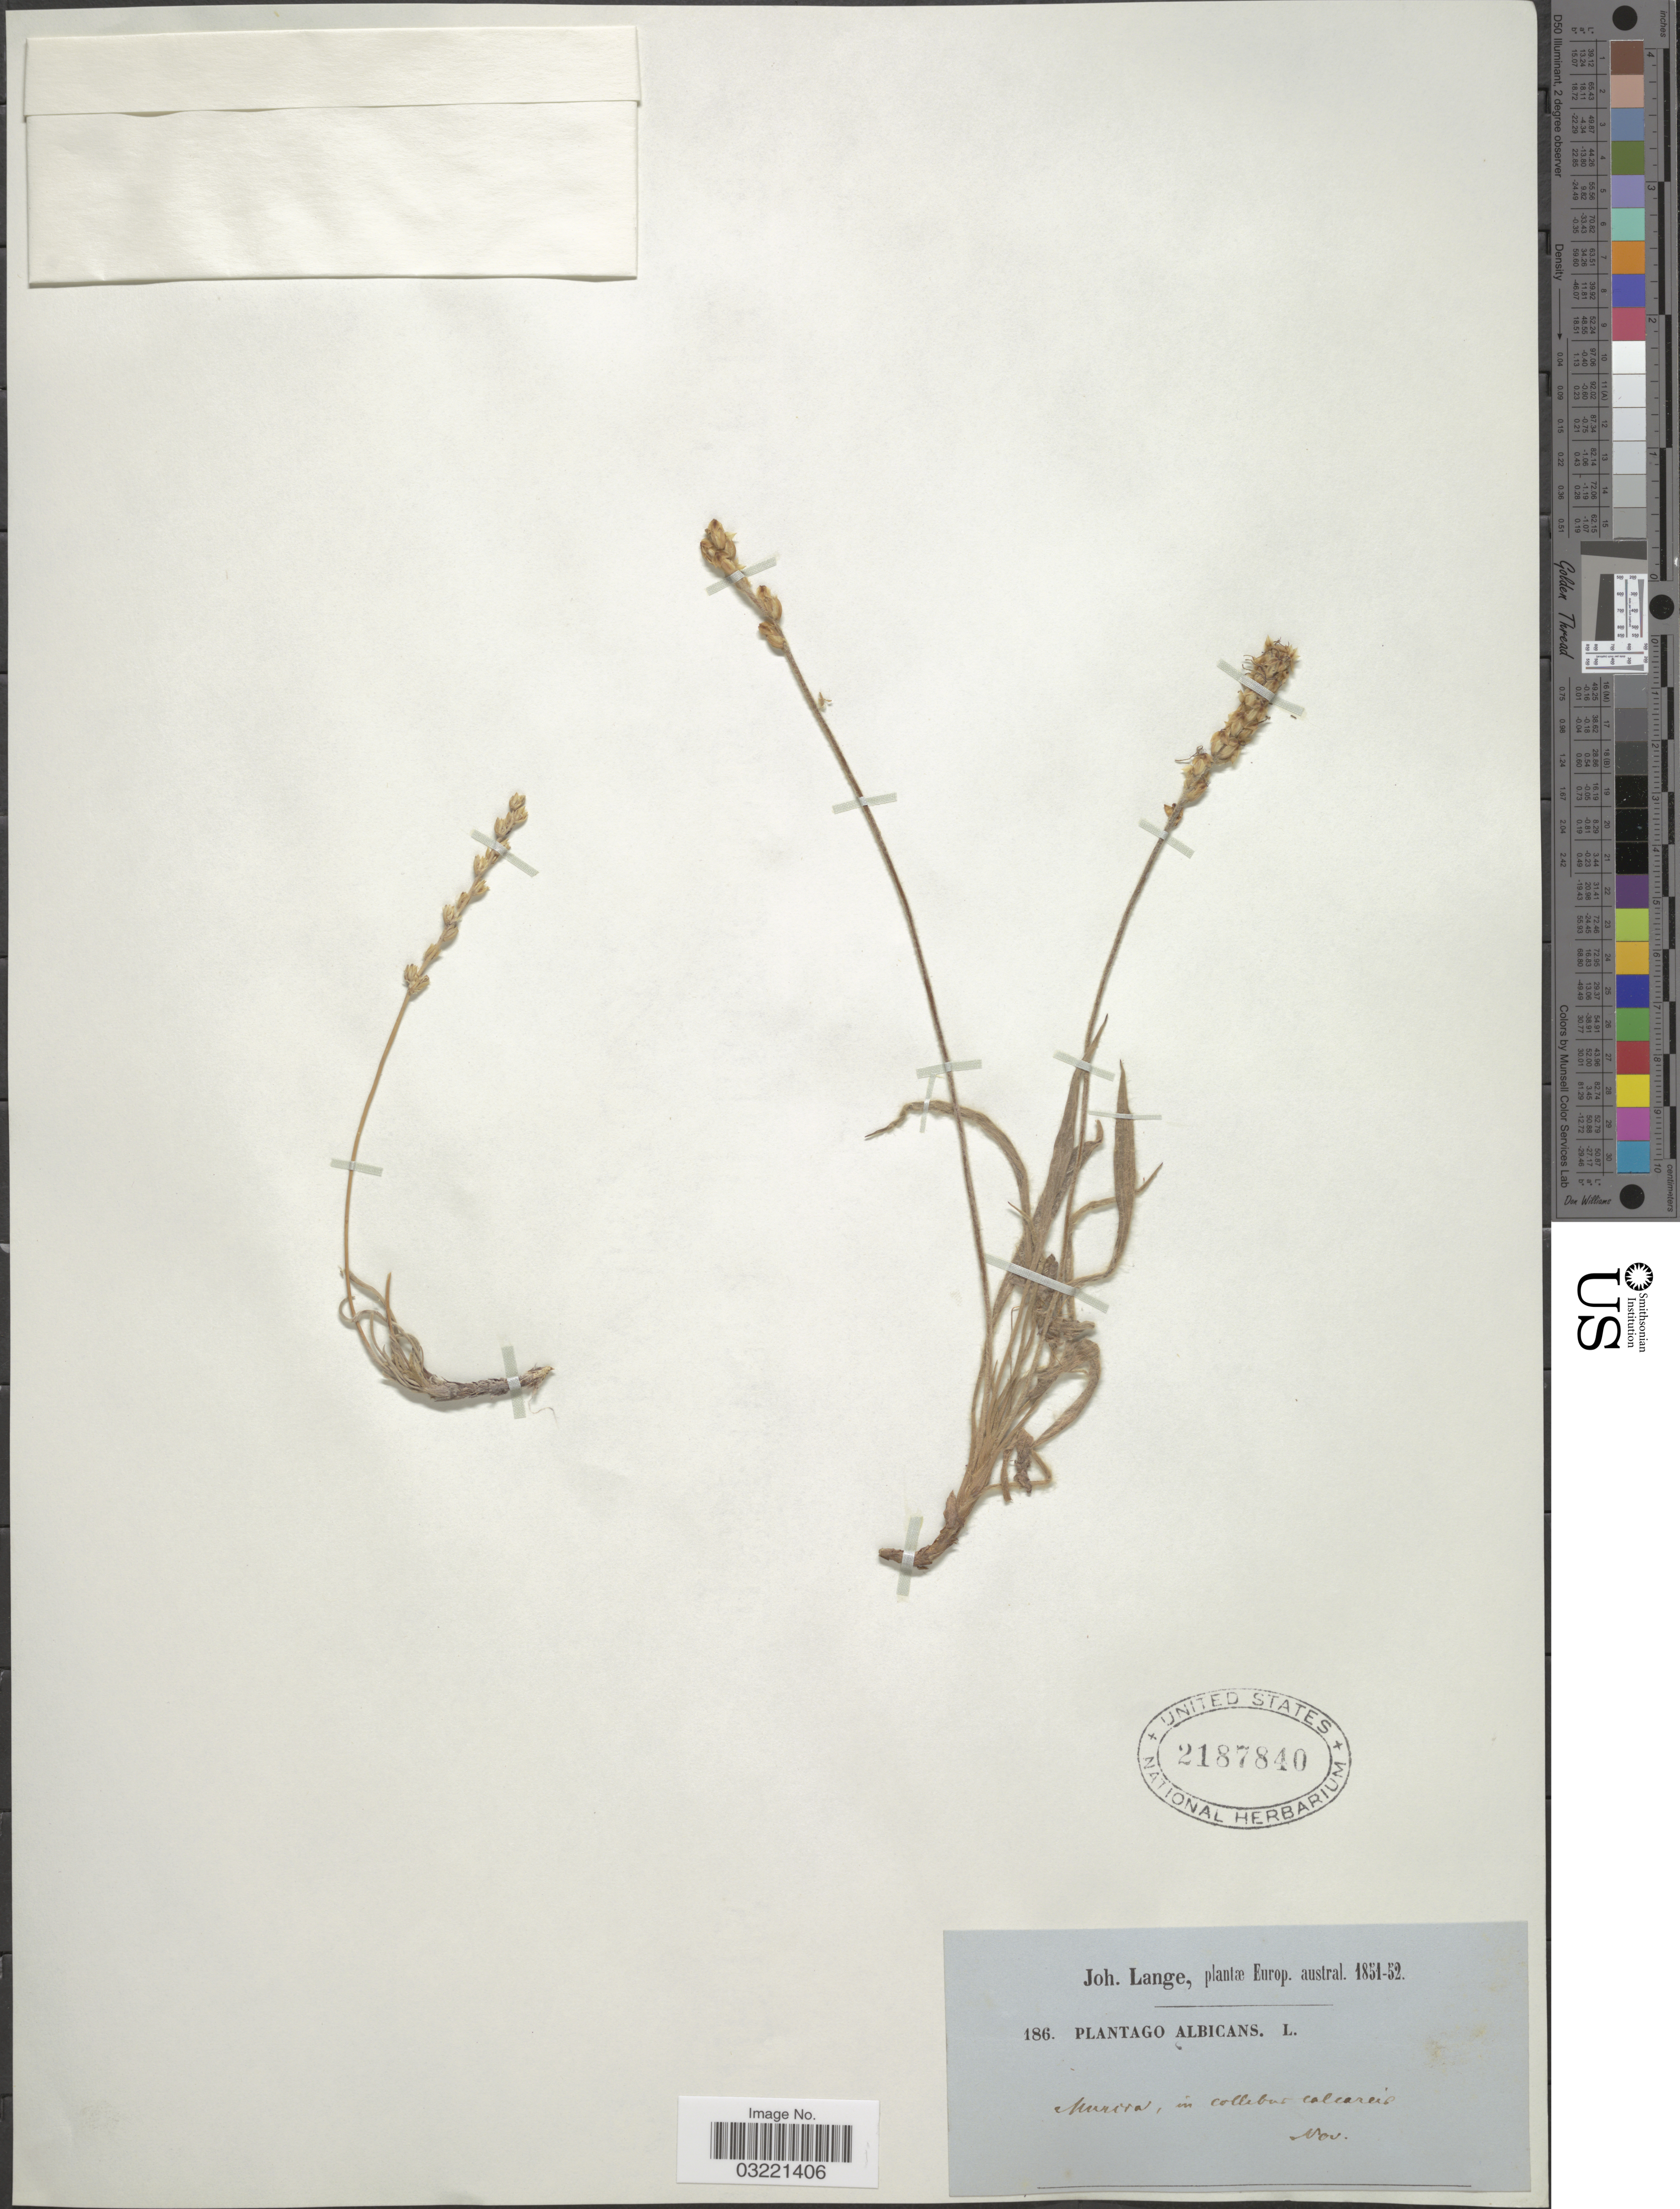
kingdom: Plantae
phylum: Tracheophyta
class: Magnoliopsida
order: Lamiales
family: Plantaginaceae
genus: Plantago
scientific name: Plantago albicans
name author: L.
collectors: J. M. C. Lange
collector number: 186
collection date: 1851-11/1852-11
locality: Europ. austral. Murora [interpreted], in collebus calcarais.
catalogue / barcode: US 2187840